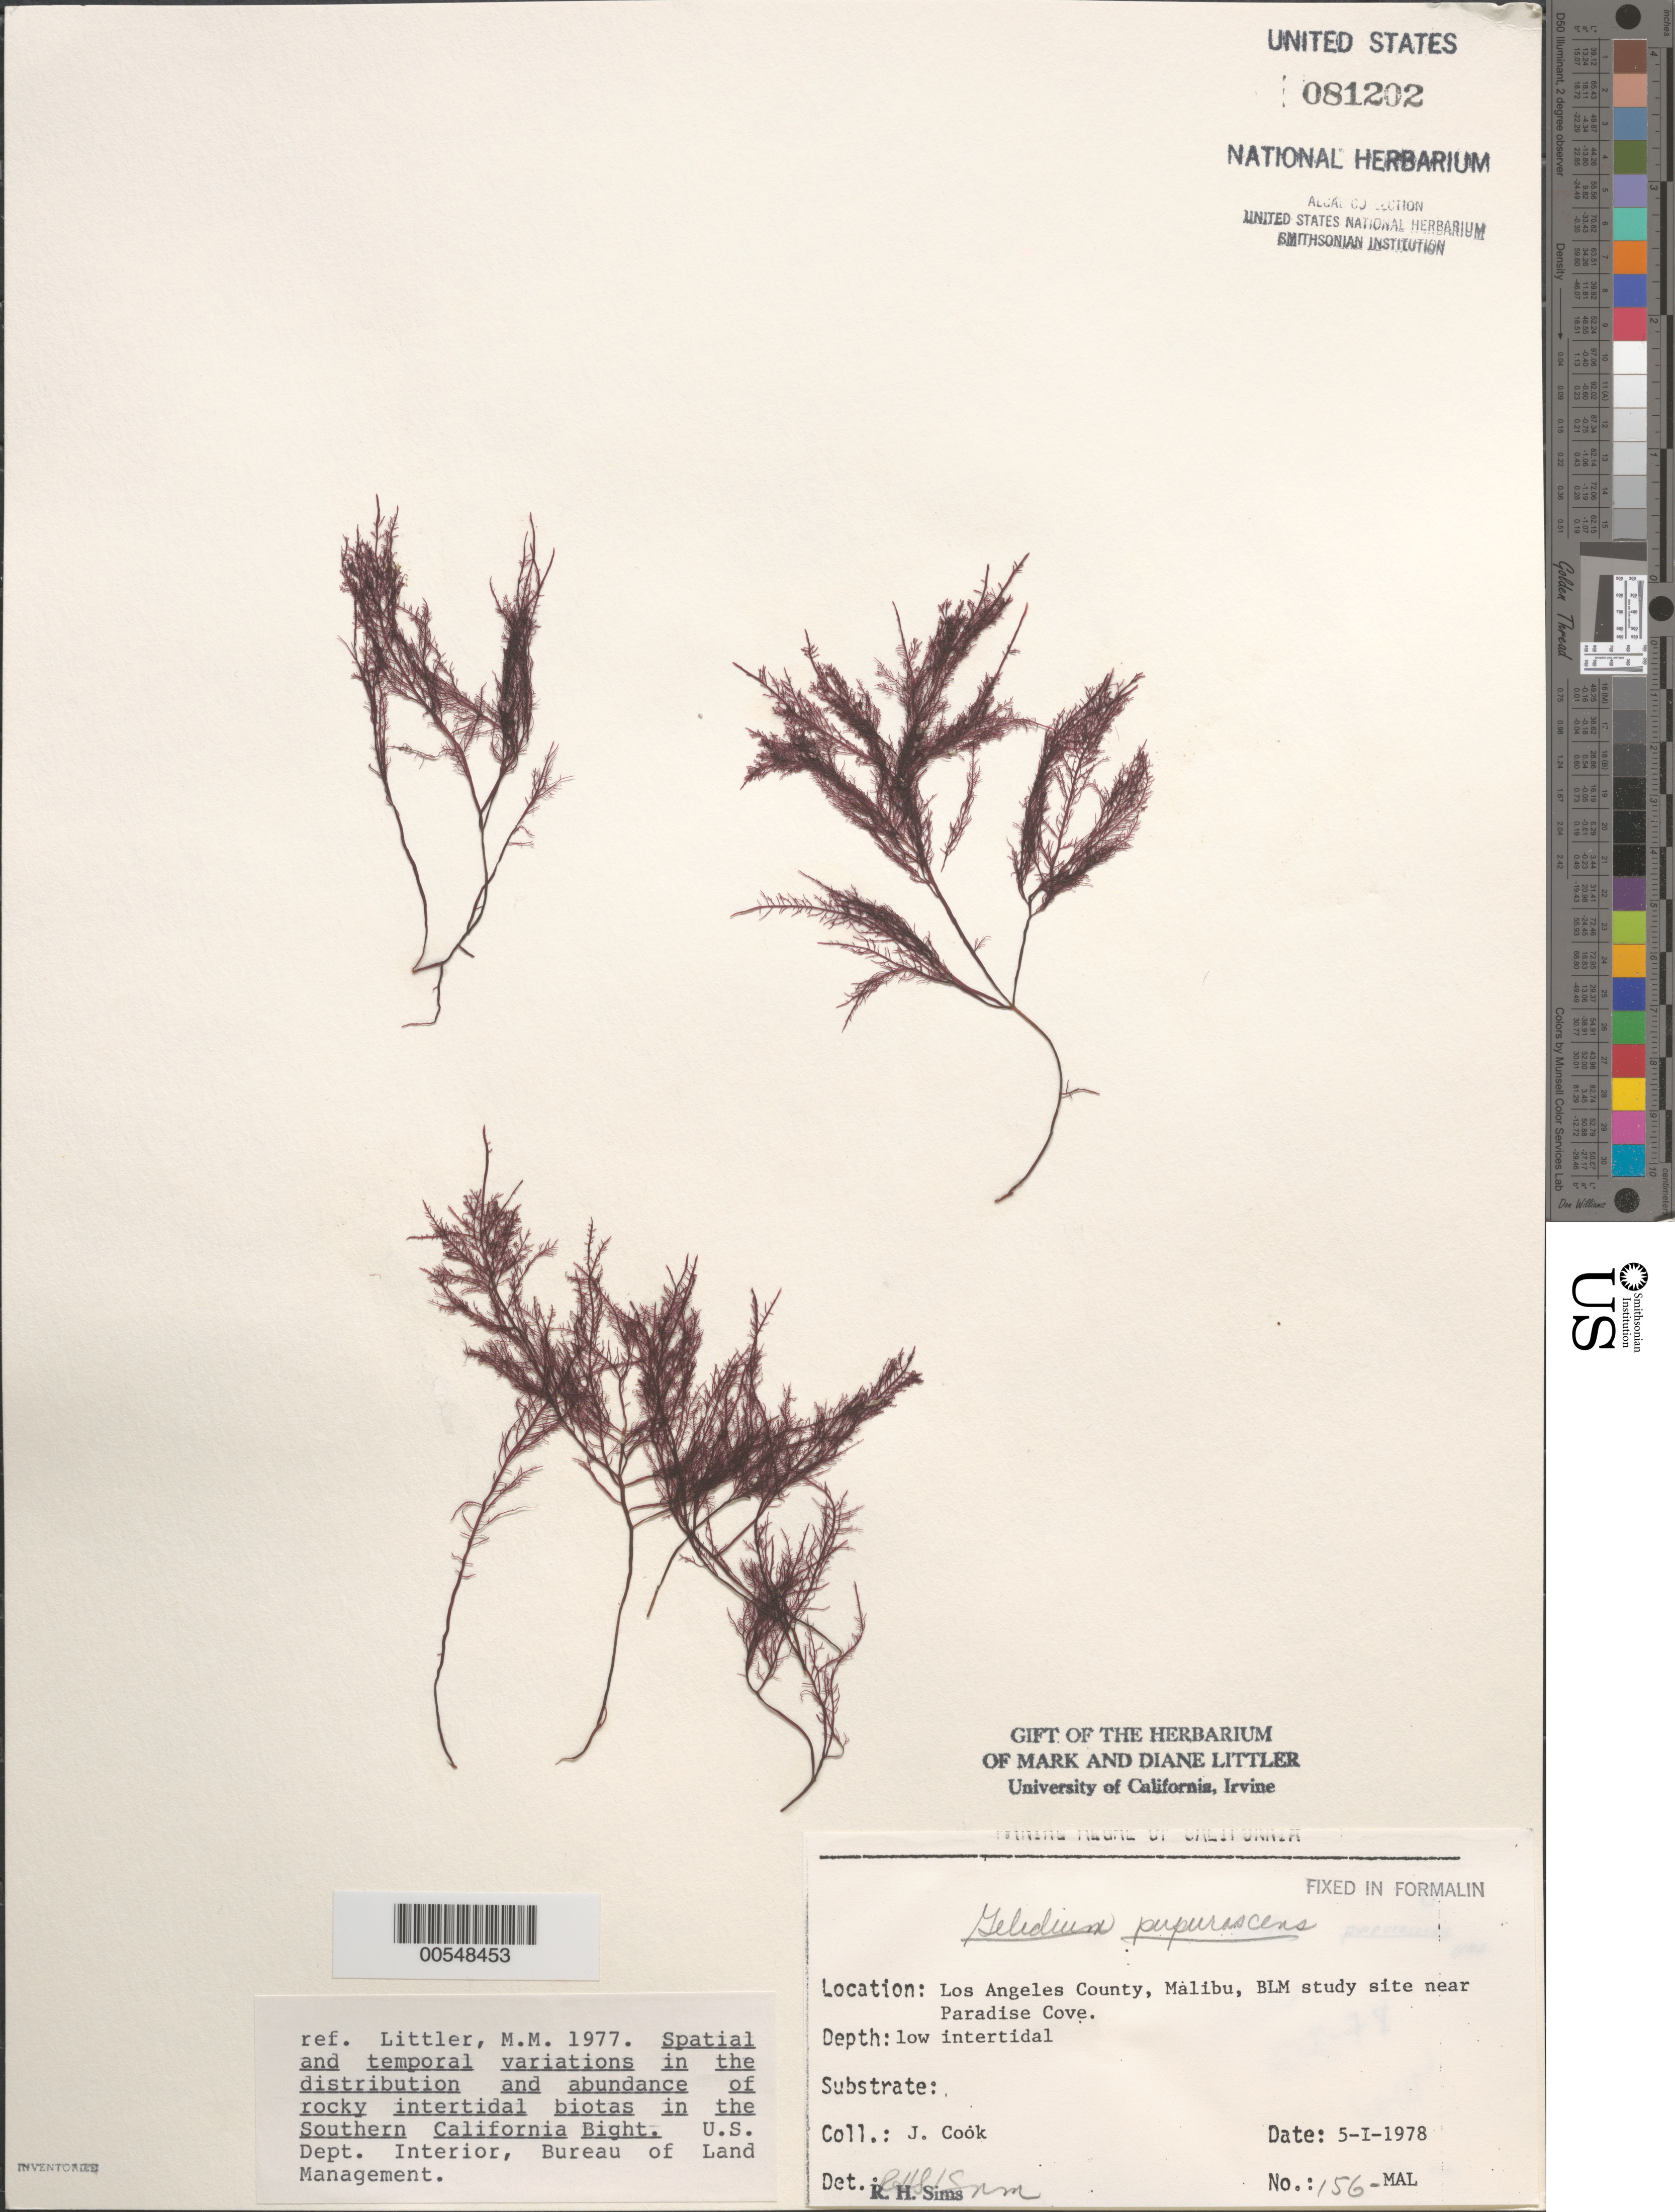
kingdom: Plantae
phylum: Rhodophyta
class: Florideophyceae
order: Gelidiales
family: Gelidiaceae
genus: Gelidium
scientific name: Gelidium purpurascens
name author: N.L. Gardner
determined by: Sims, Robert H.; Murray, S. N.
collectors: J. Cook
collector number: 156-mal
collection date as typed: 05 Jan 1978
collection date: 1978-01-05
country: United States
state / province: California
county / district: Los Angeles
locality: Malibu, near Paradise Cove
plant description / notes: BLM-SOCALBIGHT Rocky Intertidal Survey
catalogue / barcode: US 81202